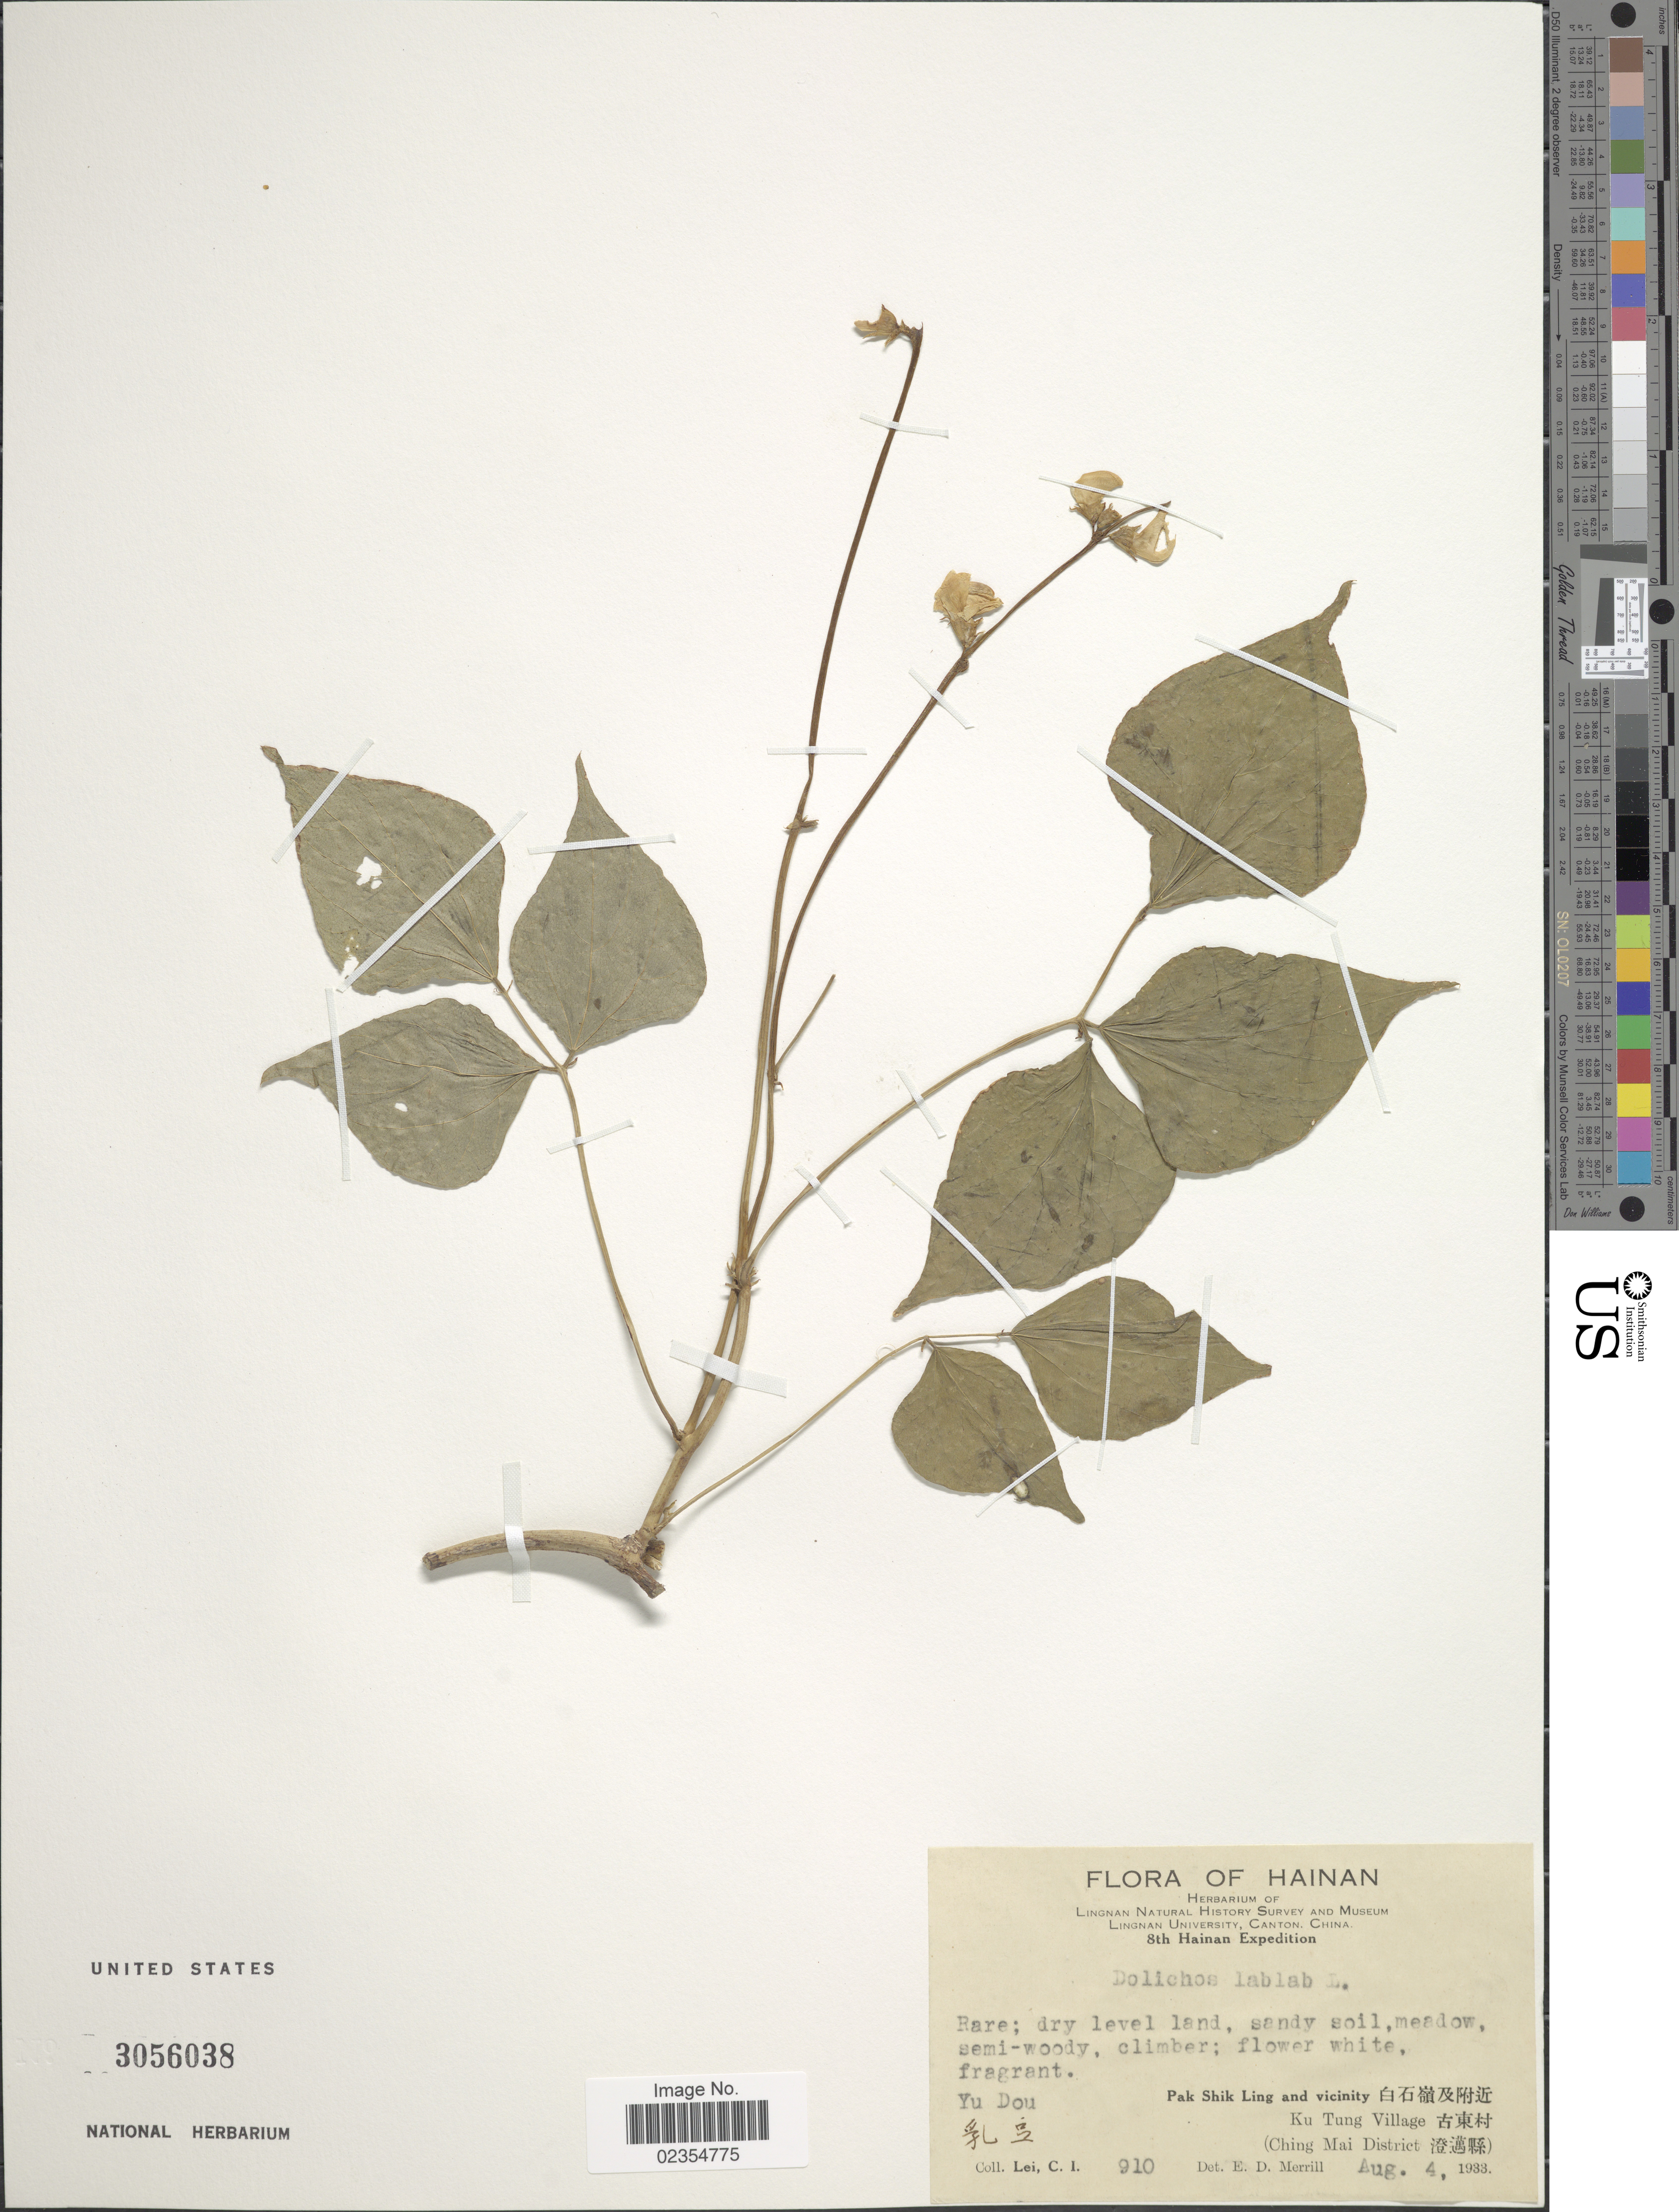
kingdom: Plantae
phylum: Tracheophyta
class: Magnoliopsida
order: Fabales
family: Fabaceae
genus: Lablab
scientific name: Lablab purpureus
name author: (L.) Sweet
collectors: C. I. Lei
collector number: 910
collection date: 1933-08-04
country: China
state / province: Hainan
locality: Yu Dou, Pak Shik Ling and vicinity, Ku Tung Village (Chin Mai District)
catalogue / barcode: US 3056038